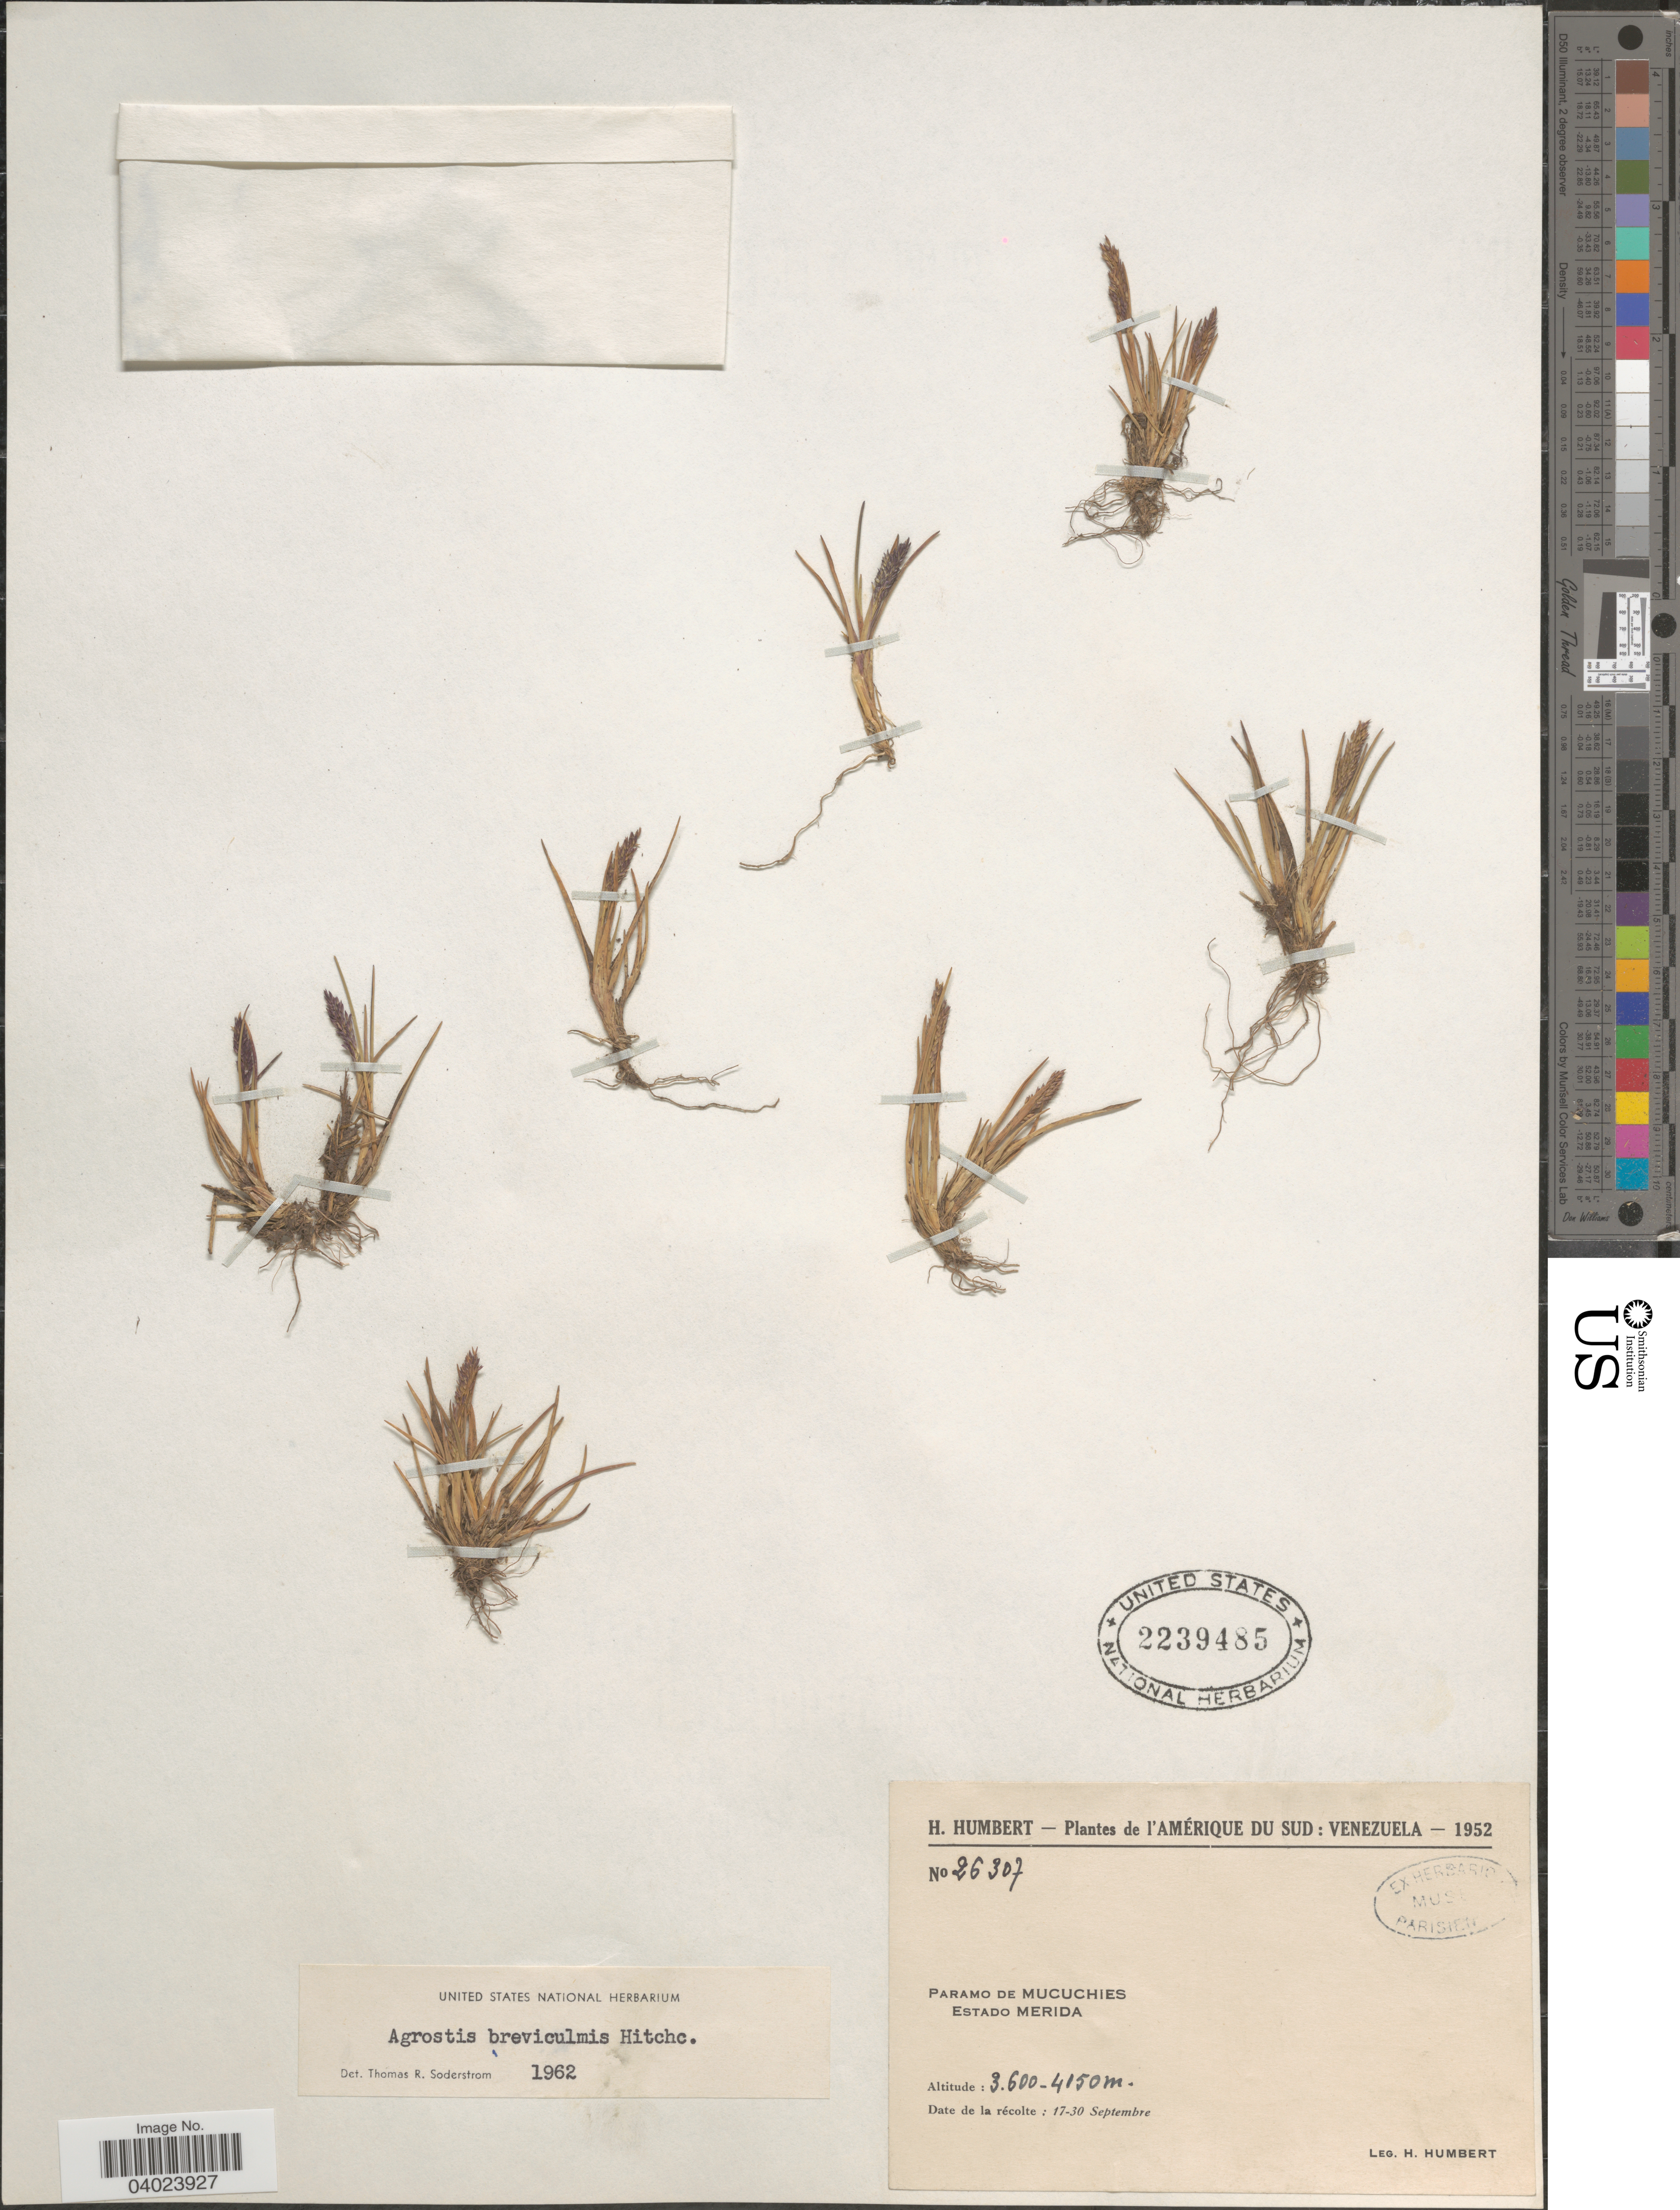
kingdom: Plantae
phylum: Tracheophyta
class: Liliopsida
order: Poales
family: Poaceae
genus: Agrostis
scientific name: Agrostis breviculmis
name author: Hitchc.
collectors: H. Humbert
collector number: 26307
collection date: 1952-09-17/1952-09-30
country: Venezuela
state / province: Merida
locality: Paramo de Mucuchies.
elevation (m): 3600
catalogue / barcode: US 2239485